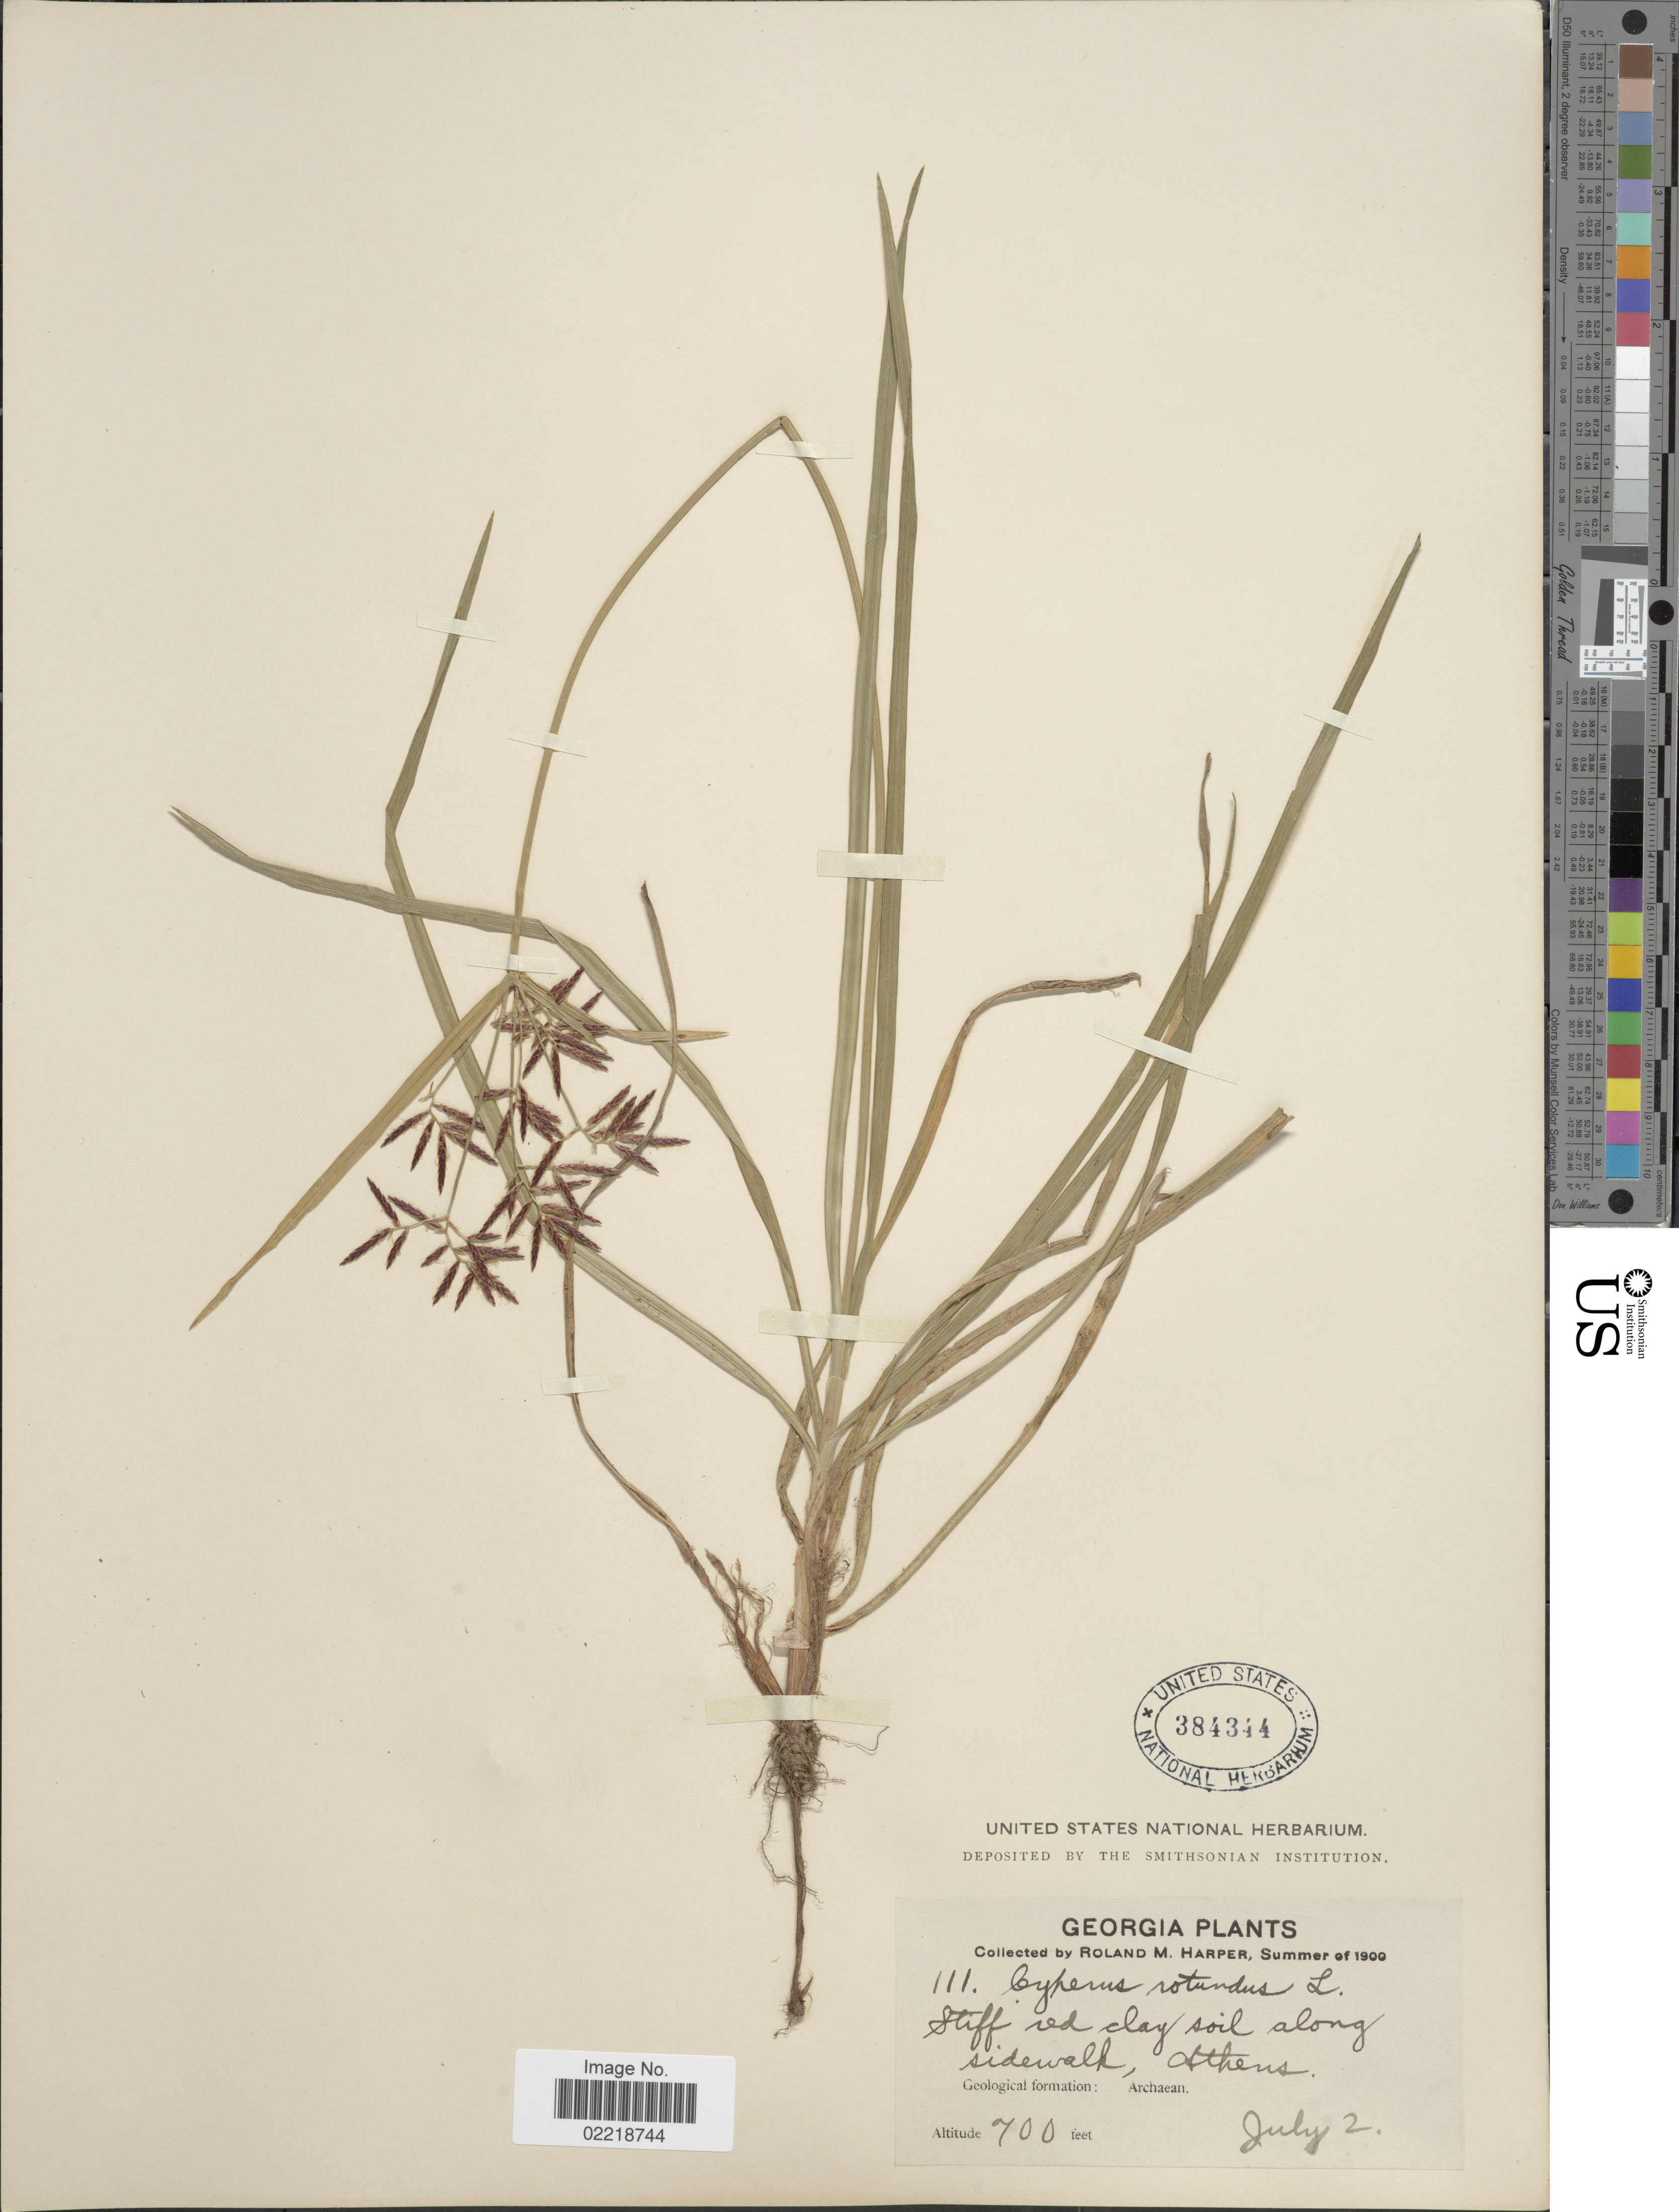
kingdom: Plantae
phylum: Tracheophyta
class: Liliopsida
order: Poales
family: Cyperaceae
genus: Cyperus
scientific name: Cyperus rotundus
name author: L.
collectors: R. M. Harper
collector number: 111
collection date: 1900-07-02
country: United States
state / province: Georgia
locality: Athens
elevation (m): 213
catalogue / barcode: US 384344